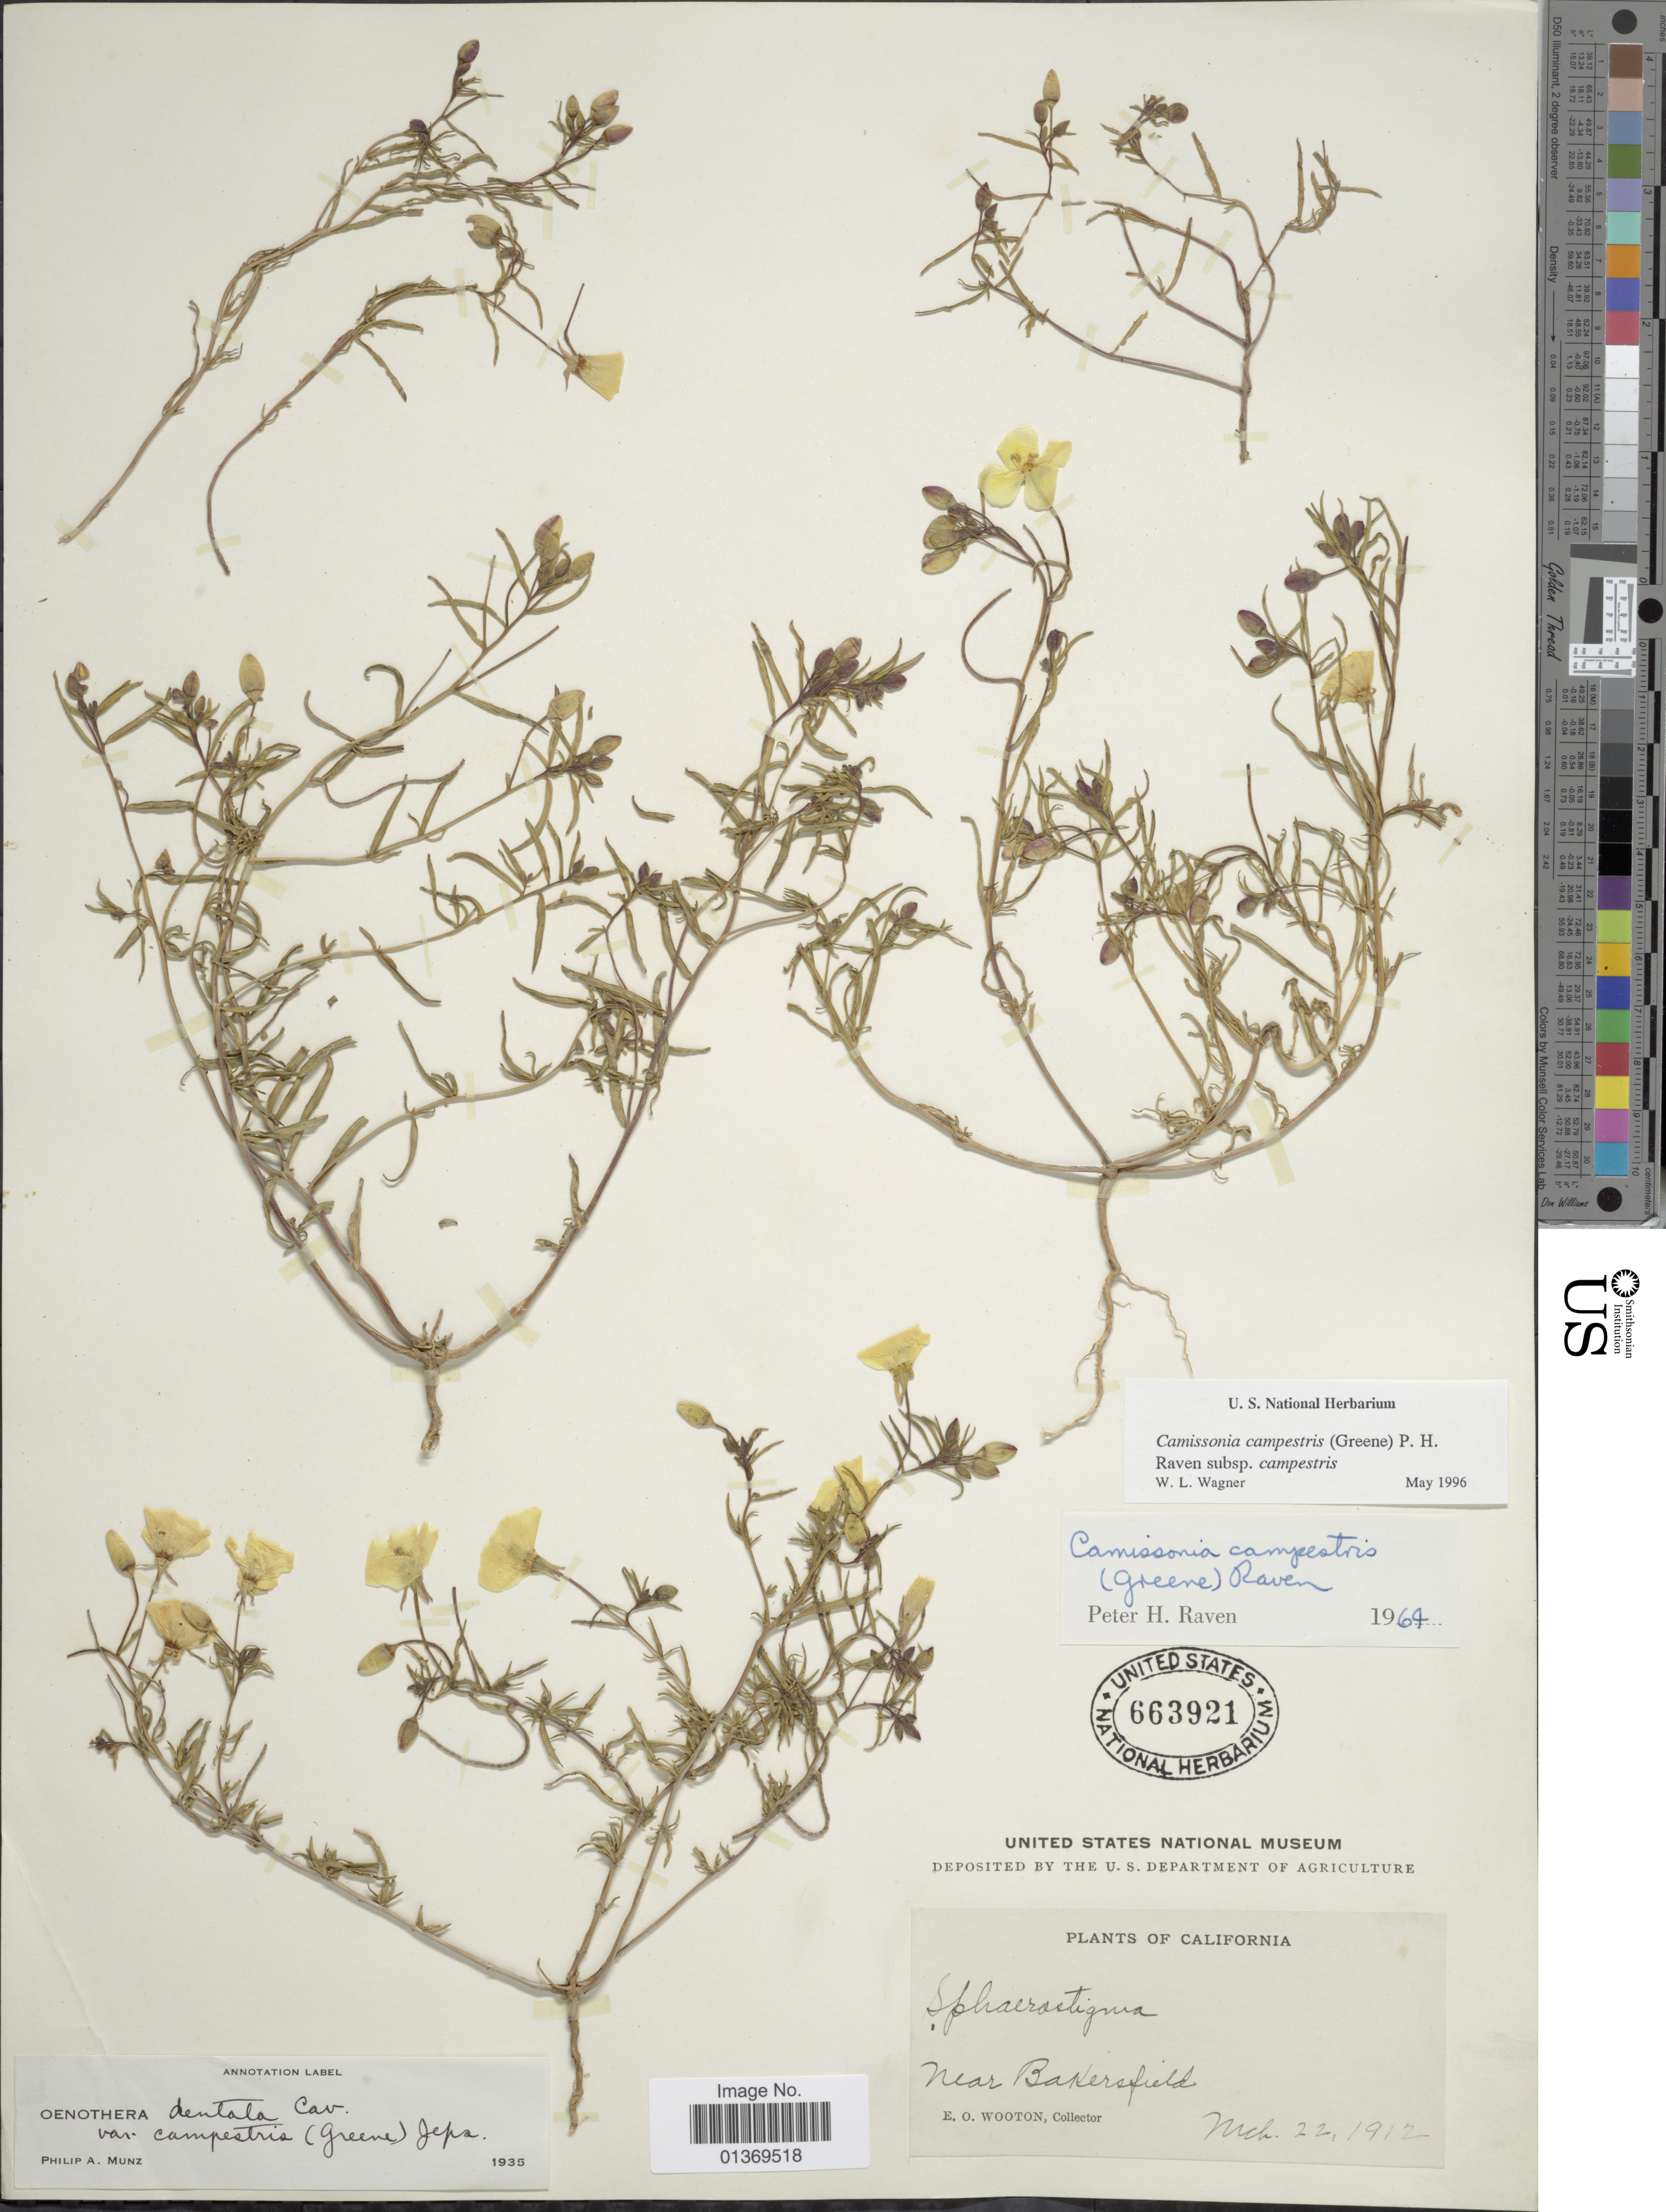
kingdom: Plantae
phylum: Tracheophyta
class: Magnoliopsida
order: Myrtales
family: Onagraceae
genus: Camissonia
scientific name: Camissonia campestris subsp. campestris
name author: (Greene) P.H. Raven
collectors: E. O. Wooton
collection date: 1912-03-22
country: United States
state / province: California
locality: Near Bakersfield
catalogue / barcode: US 663921